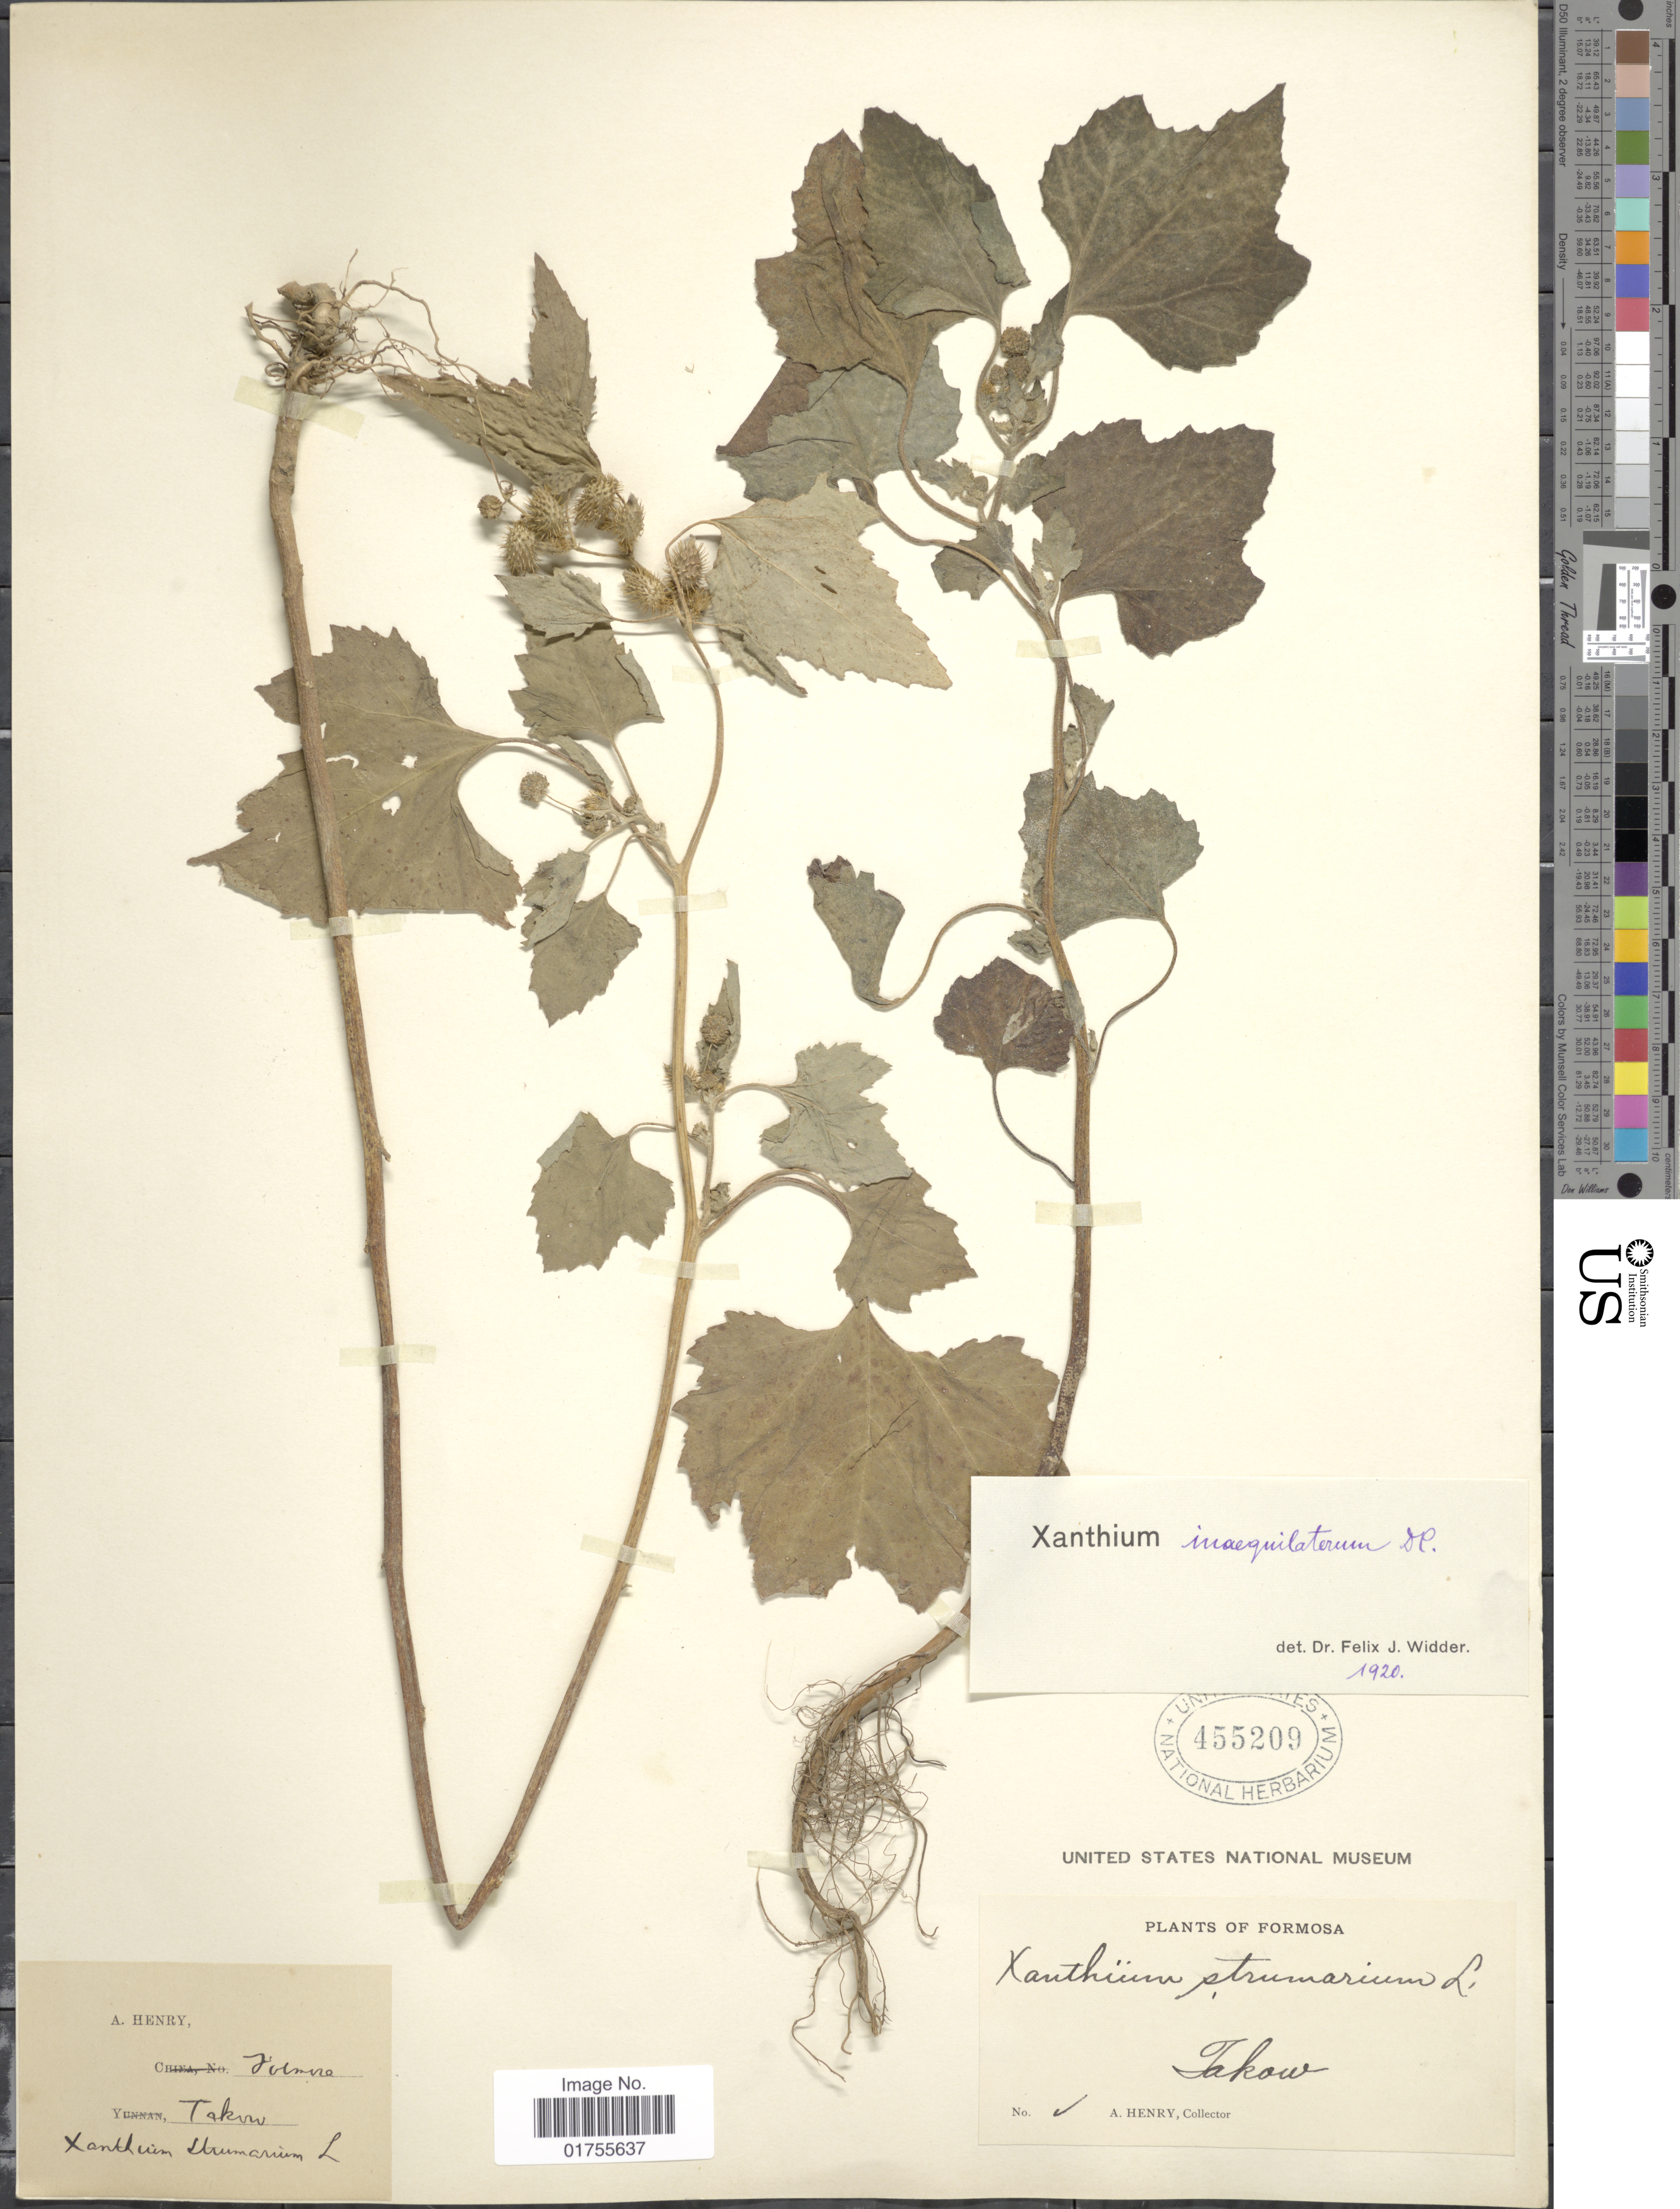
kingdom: Plantae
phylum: Tracheophyta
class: Magnoliopsida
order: Asterales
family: Asteraceae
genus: Xanthium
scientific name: Xanthium inaequilaterum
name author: DC.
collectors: A. Henry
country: Taiwan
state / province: Tainan City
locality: Takow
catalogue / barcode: US 455209